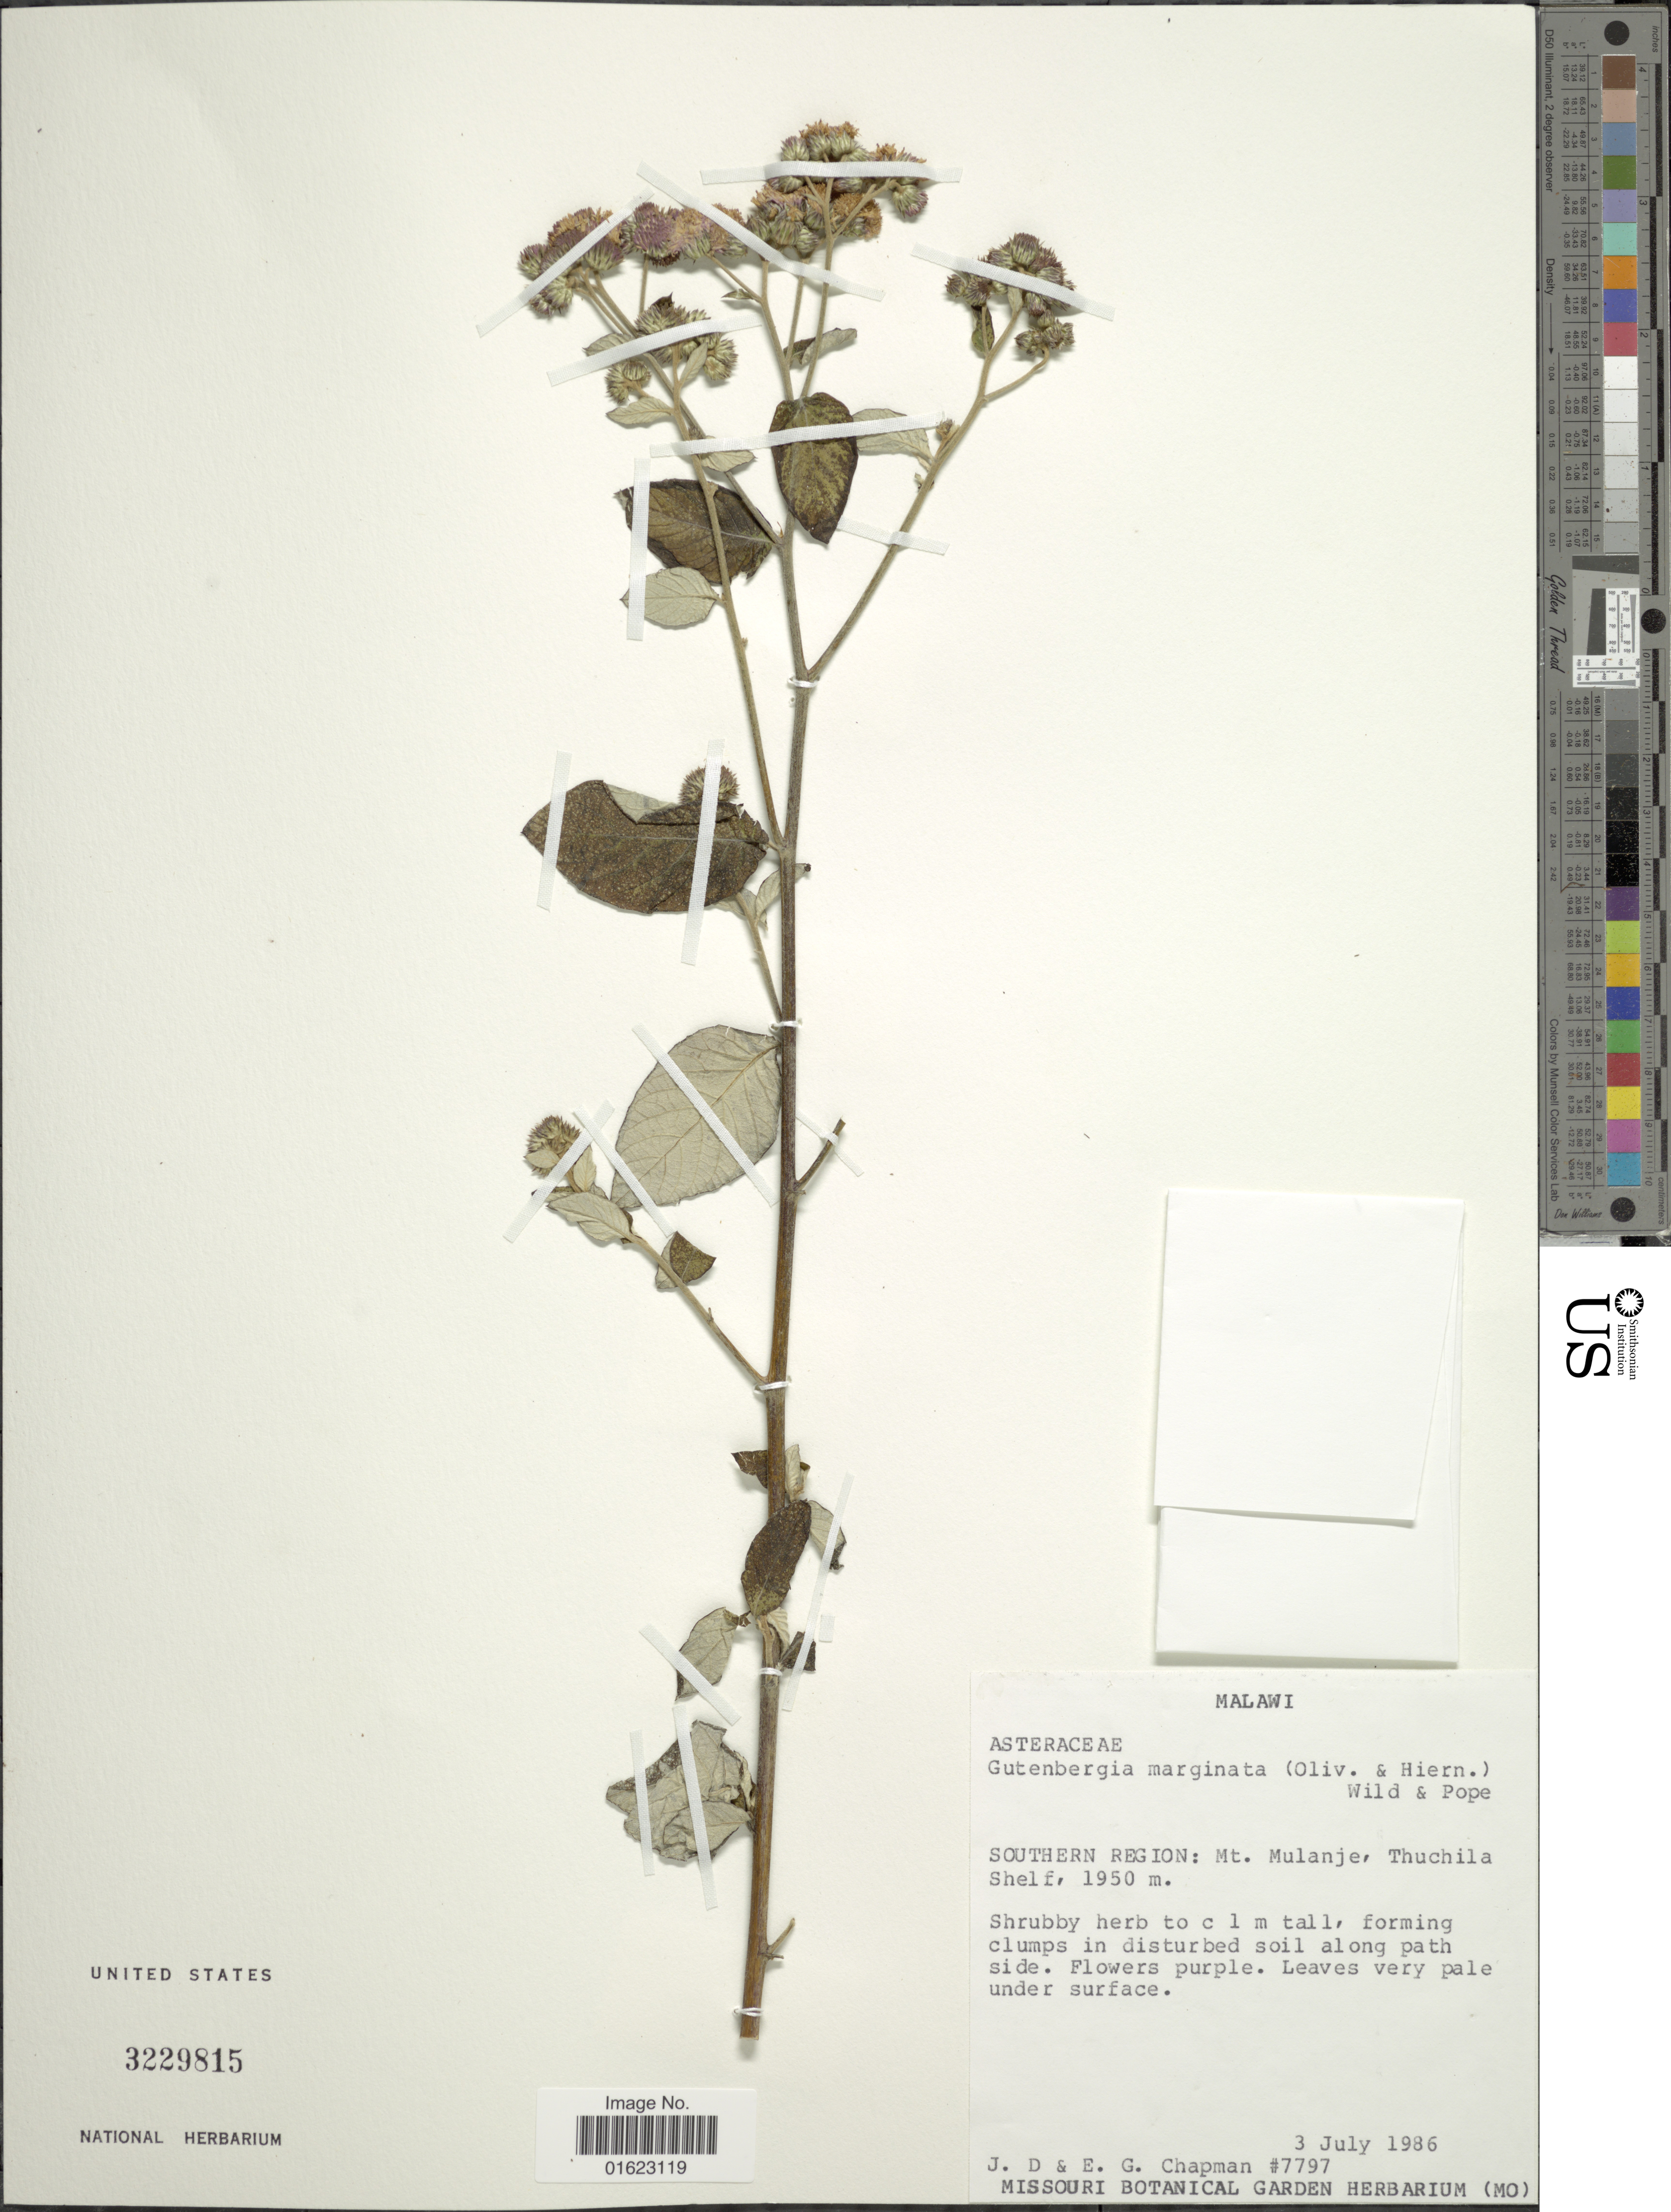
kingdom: Plantae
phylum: Tracheophyta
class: Magnoliopsida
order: Asterales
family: Asteraceae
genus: Gutenbergia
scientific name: Gutenbergia cordifolia var. cordifolia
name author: Benth. ex Oliv.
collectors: J. D. Chapman & G. S. Chapman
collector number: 7797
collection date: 1986-07-03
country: Malawi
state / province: Southern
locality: Southern Region: Mt. Mulanje, Thuchila Shelf.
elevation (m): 1950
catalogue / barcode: US 3229815